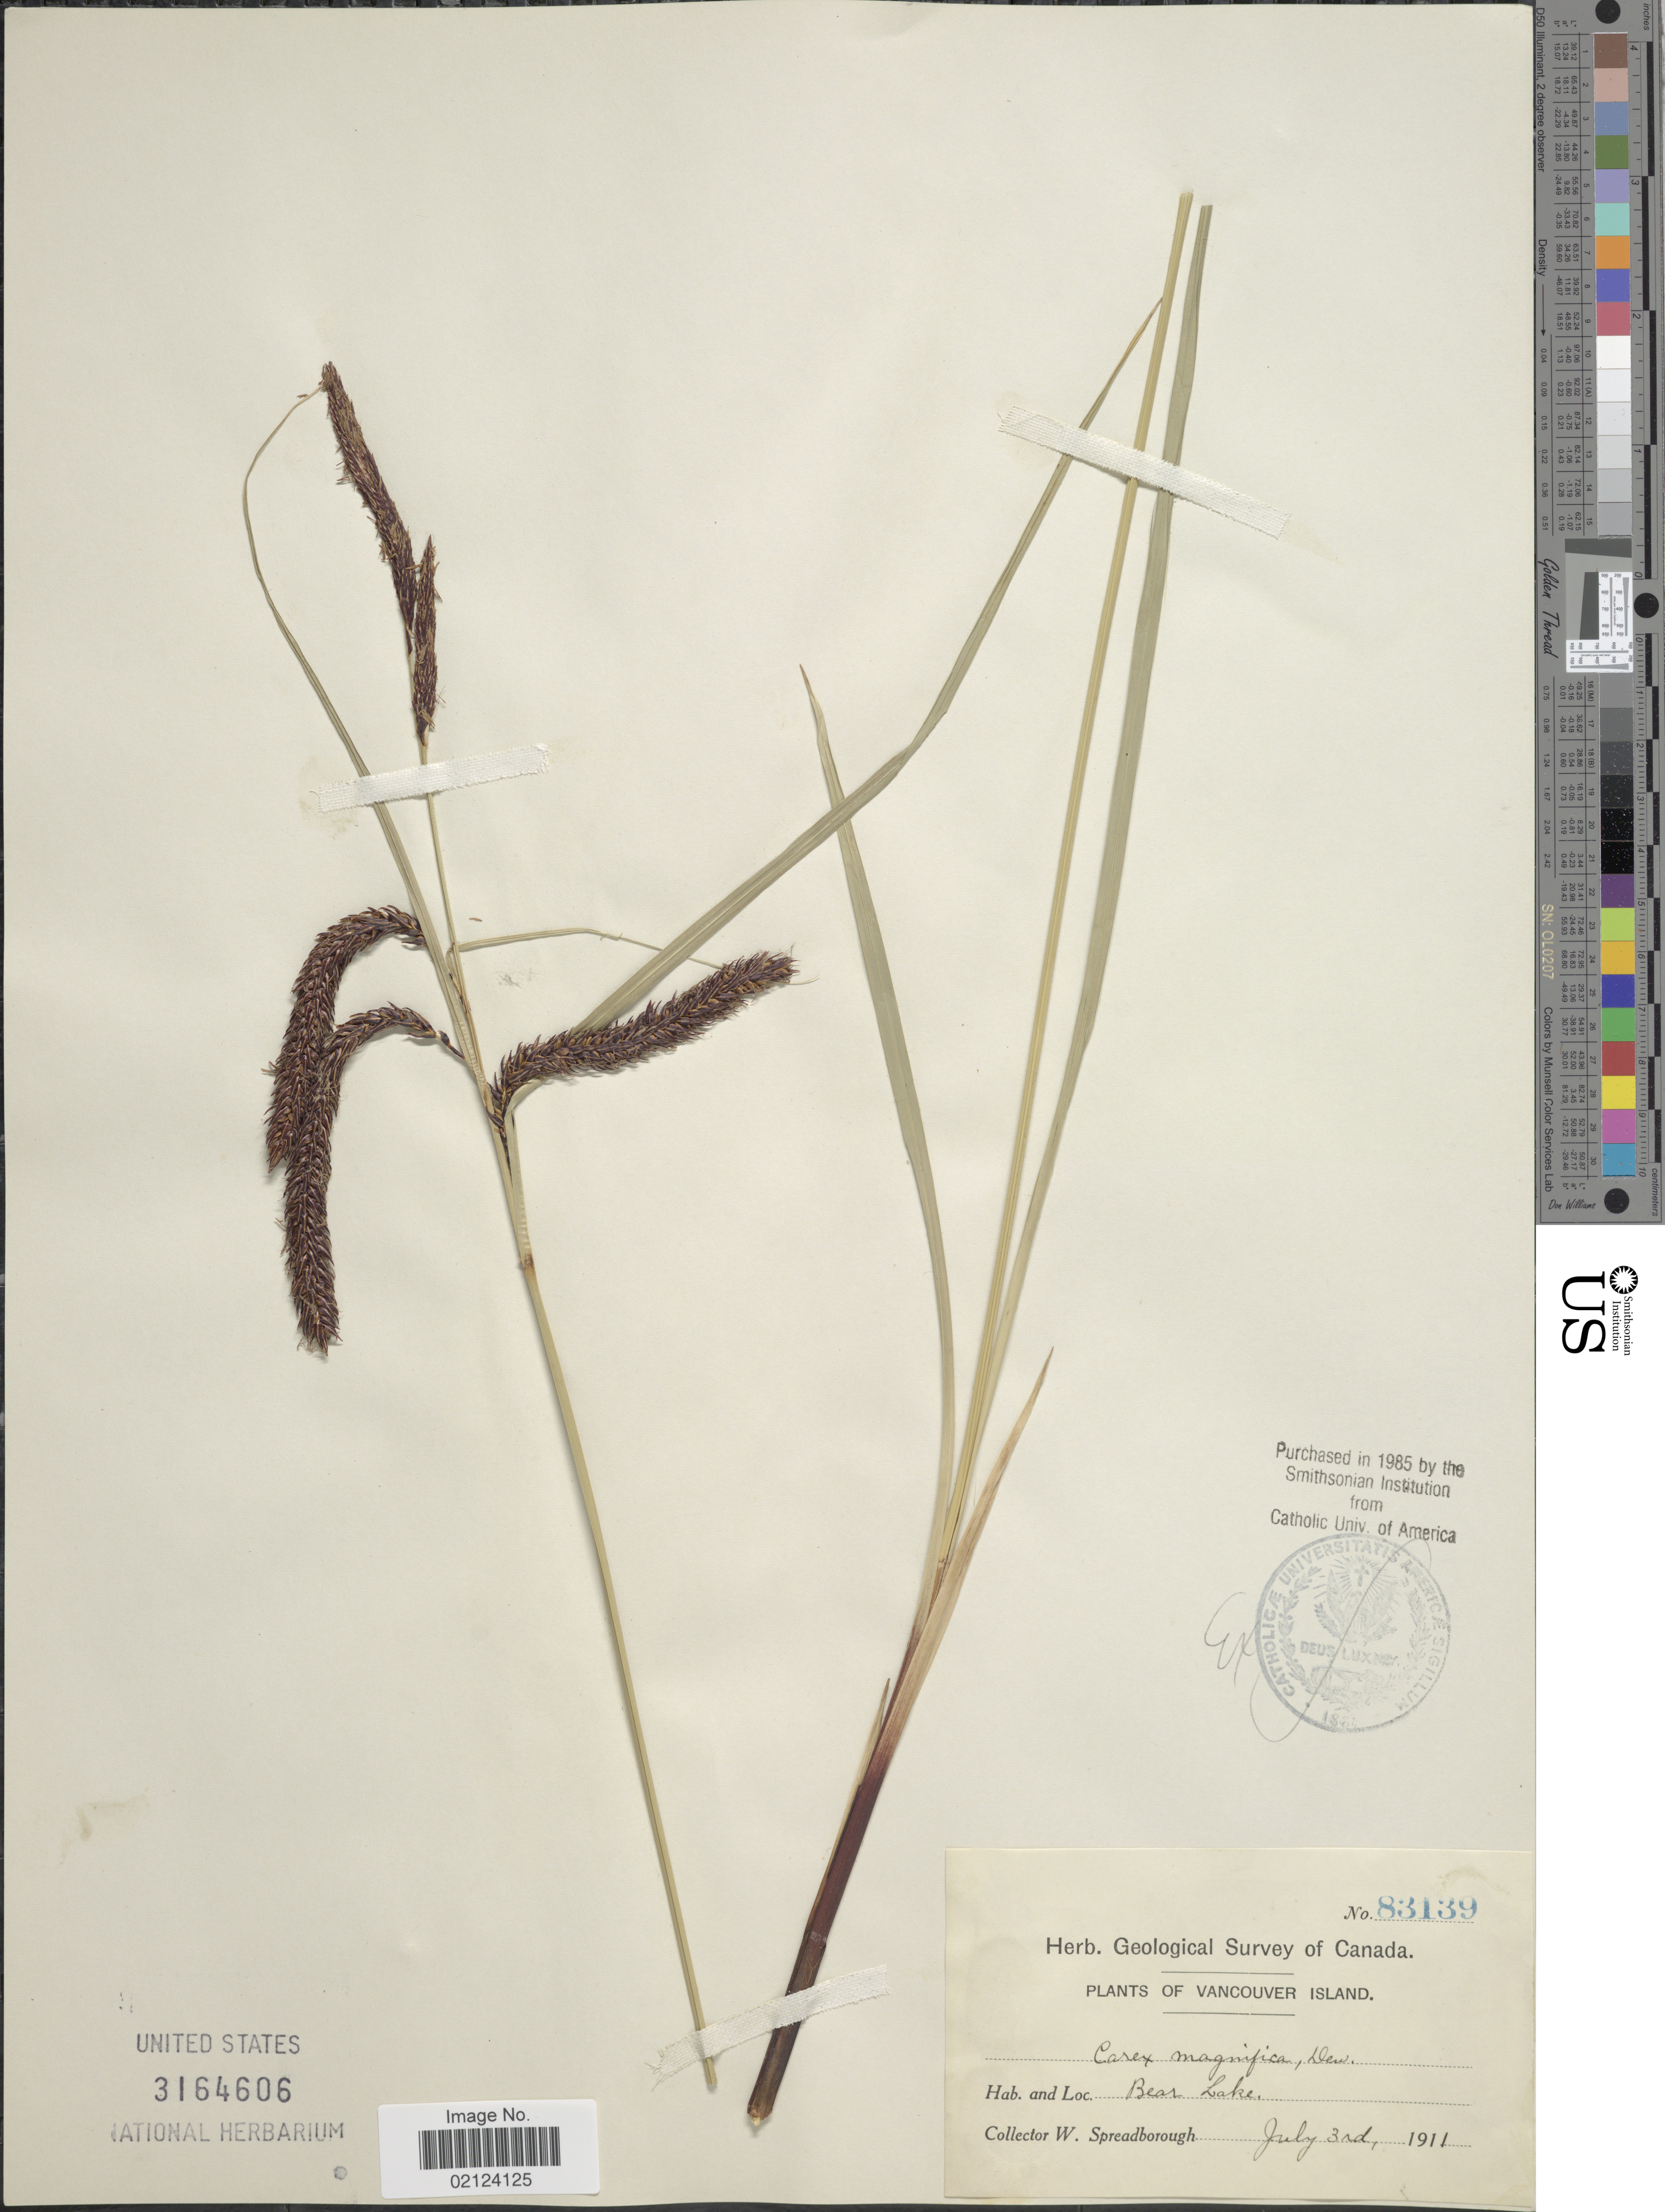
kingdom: Plantae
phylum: Tracheophyta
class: Liliopsida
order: Poales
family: Cyperaceae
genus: Carex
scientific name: Carex obnupta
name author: L.H. Bailey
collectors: W. Spreadborough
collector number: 83139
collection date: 1911-07-03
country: Canada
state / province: British Columbia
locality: Vancouver Island. Bear Lake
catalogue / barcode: US 3164606